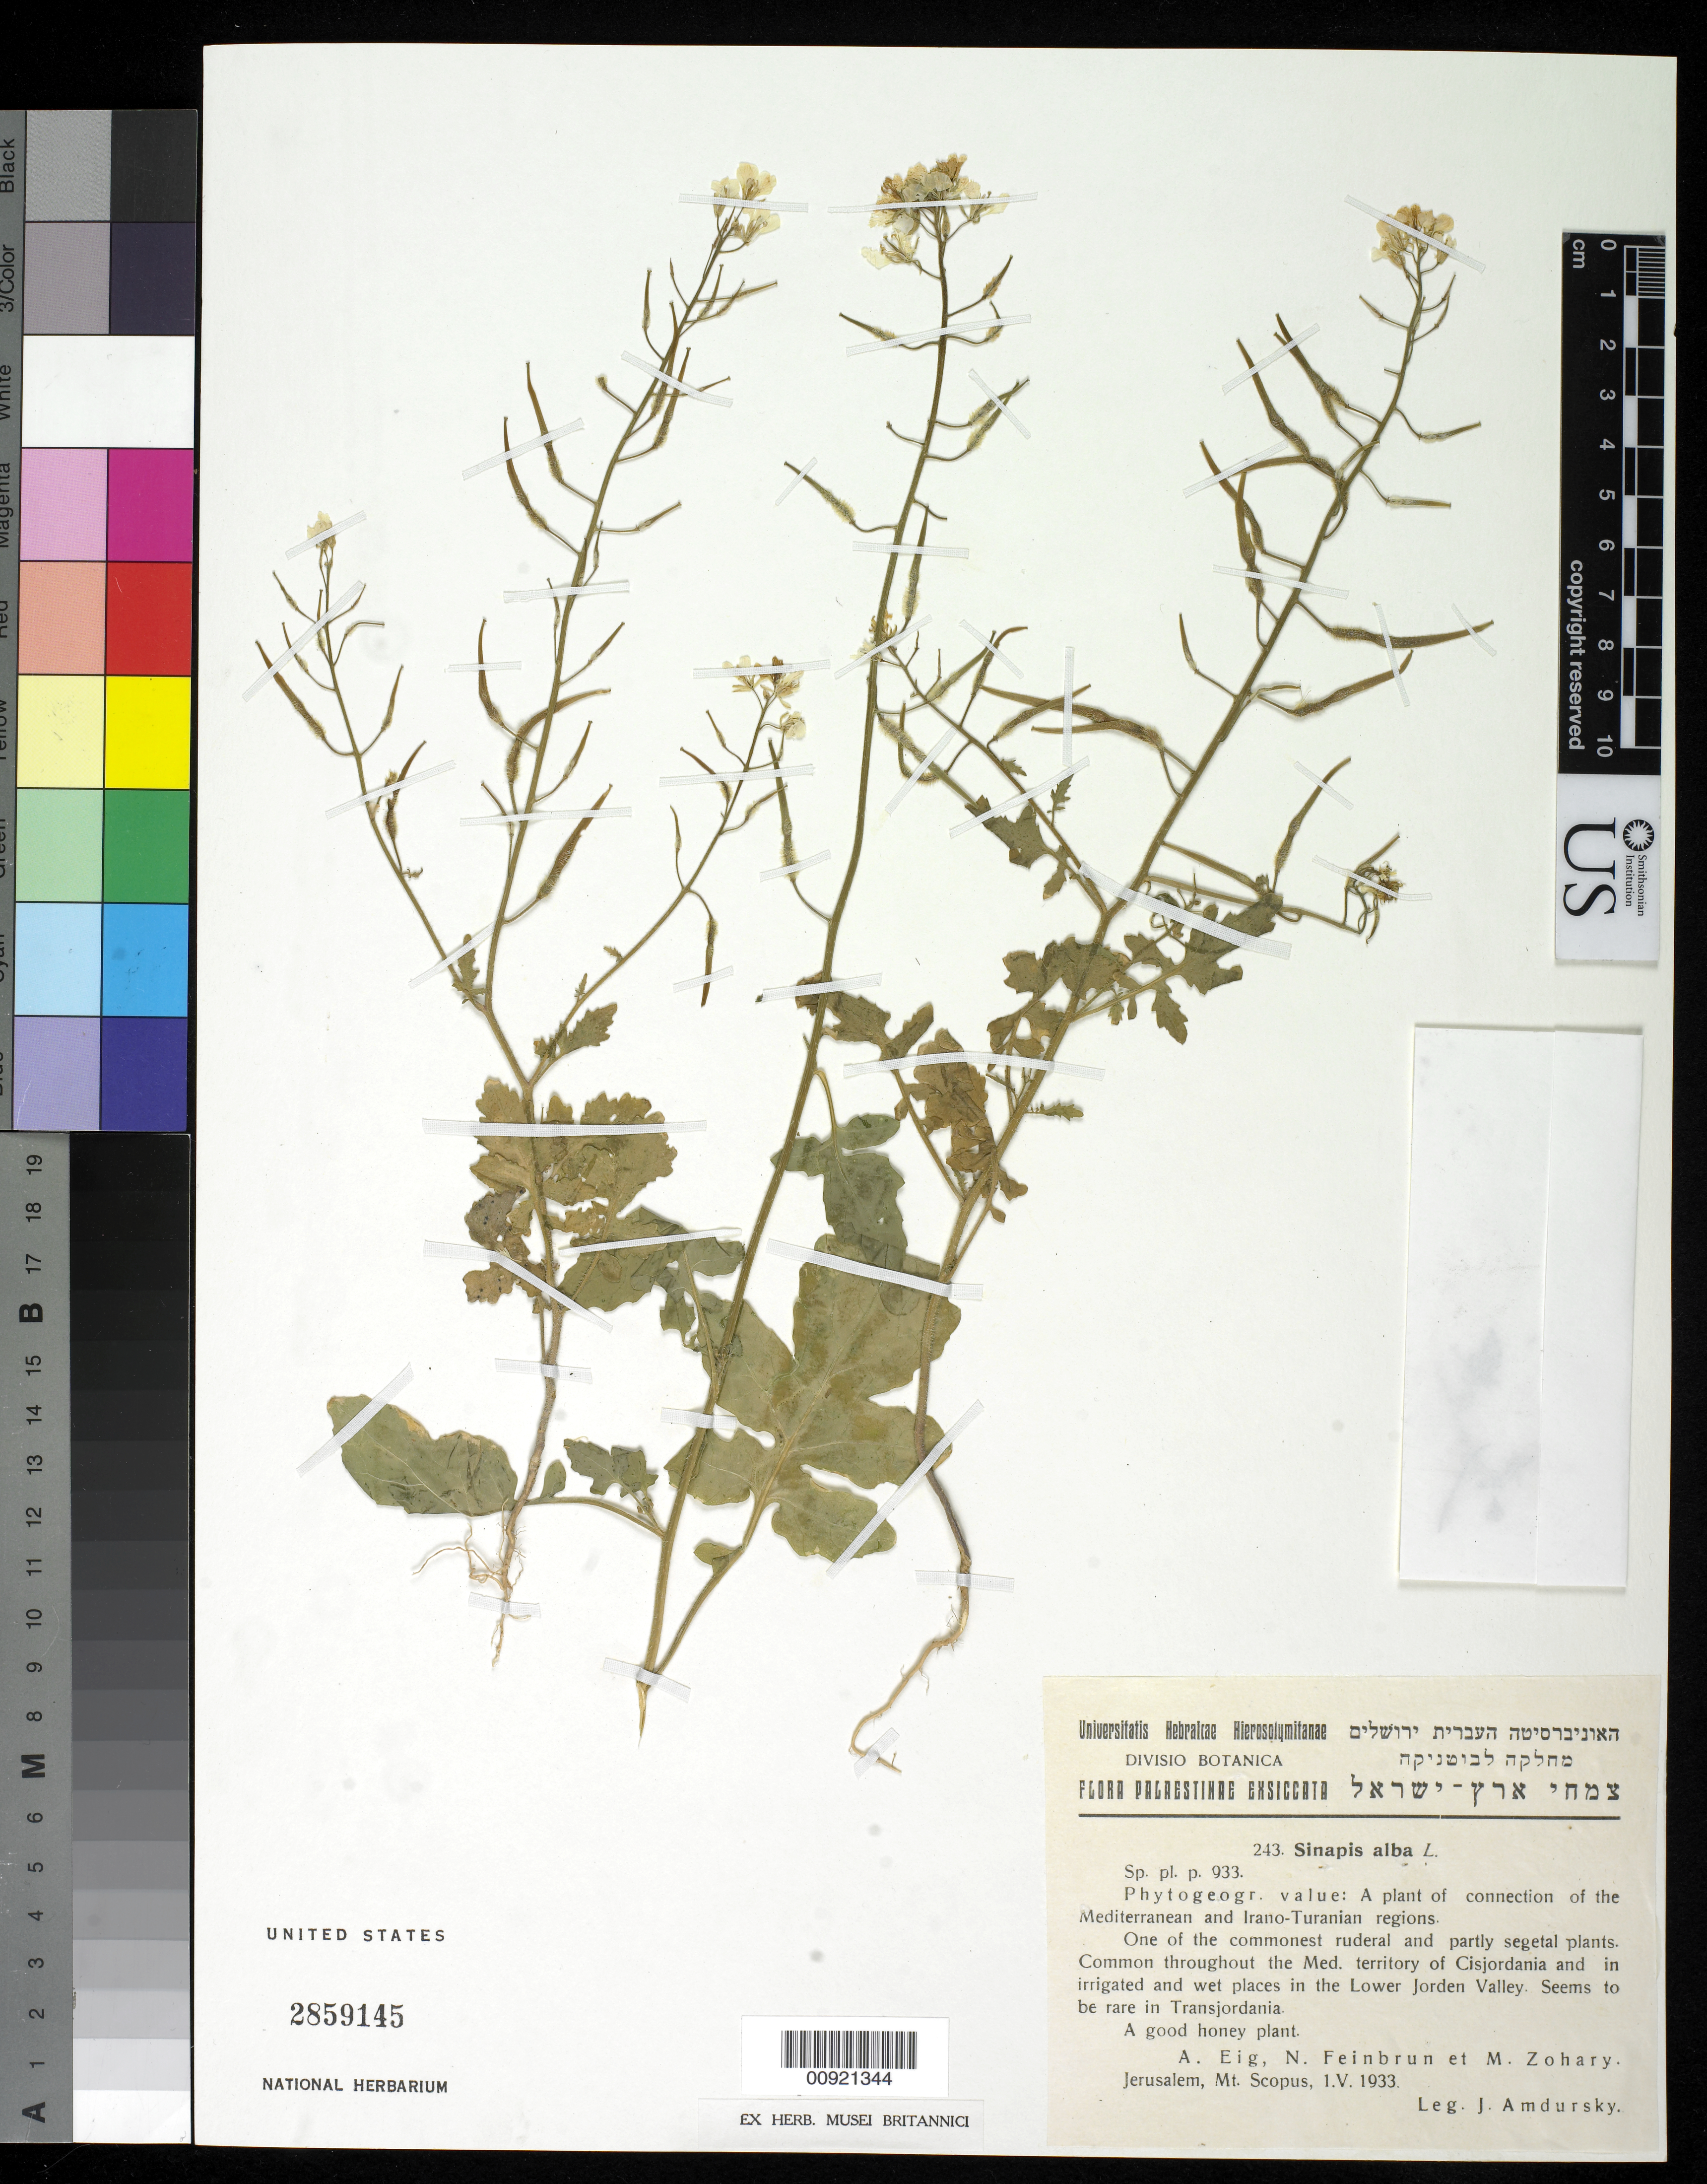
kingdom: Plantae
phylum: Tracheophyta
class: Magnoliopsida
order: Brassicales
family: Brassicaceae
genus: Sinapis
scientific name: Sinapis alba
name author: L.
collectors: I. Amdursky, N. Feinbrun & M. Zohary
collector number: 243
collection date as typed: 01 May 1933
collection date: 1933-05-01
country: Israel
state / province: Jerusalem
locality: Jerusalem, Mt. Scopus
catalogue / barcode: US 2859145